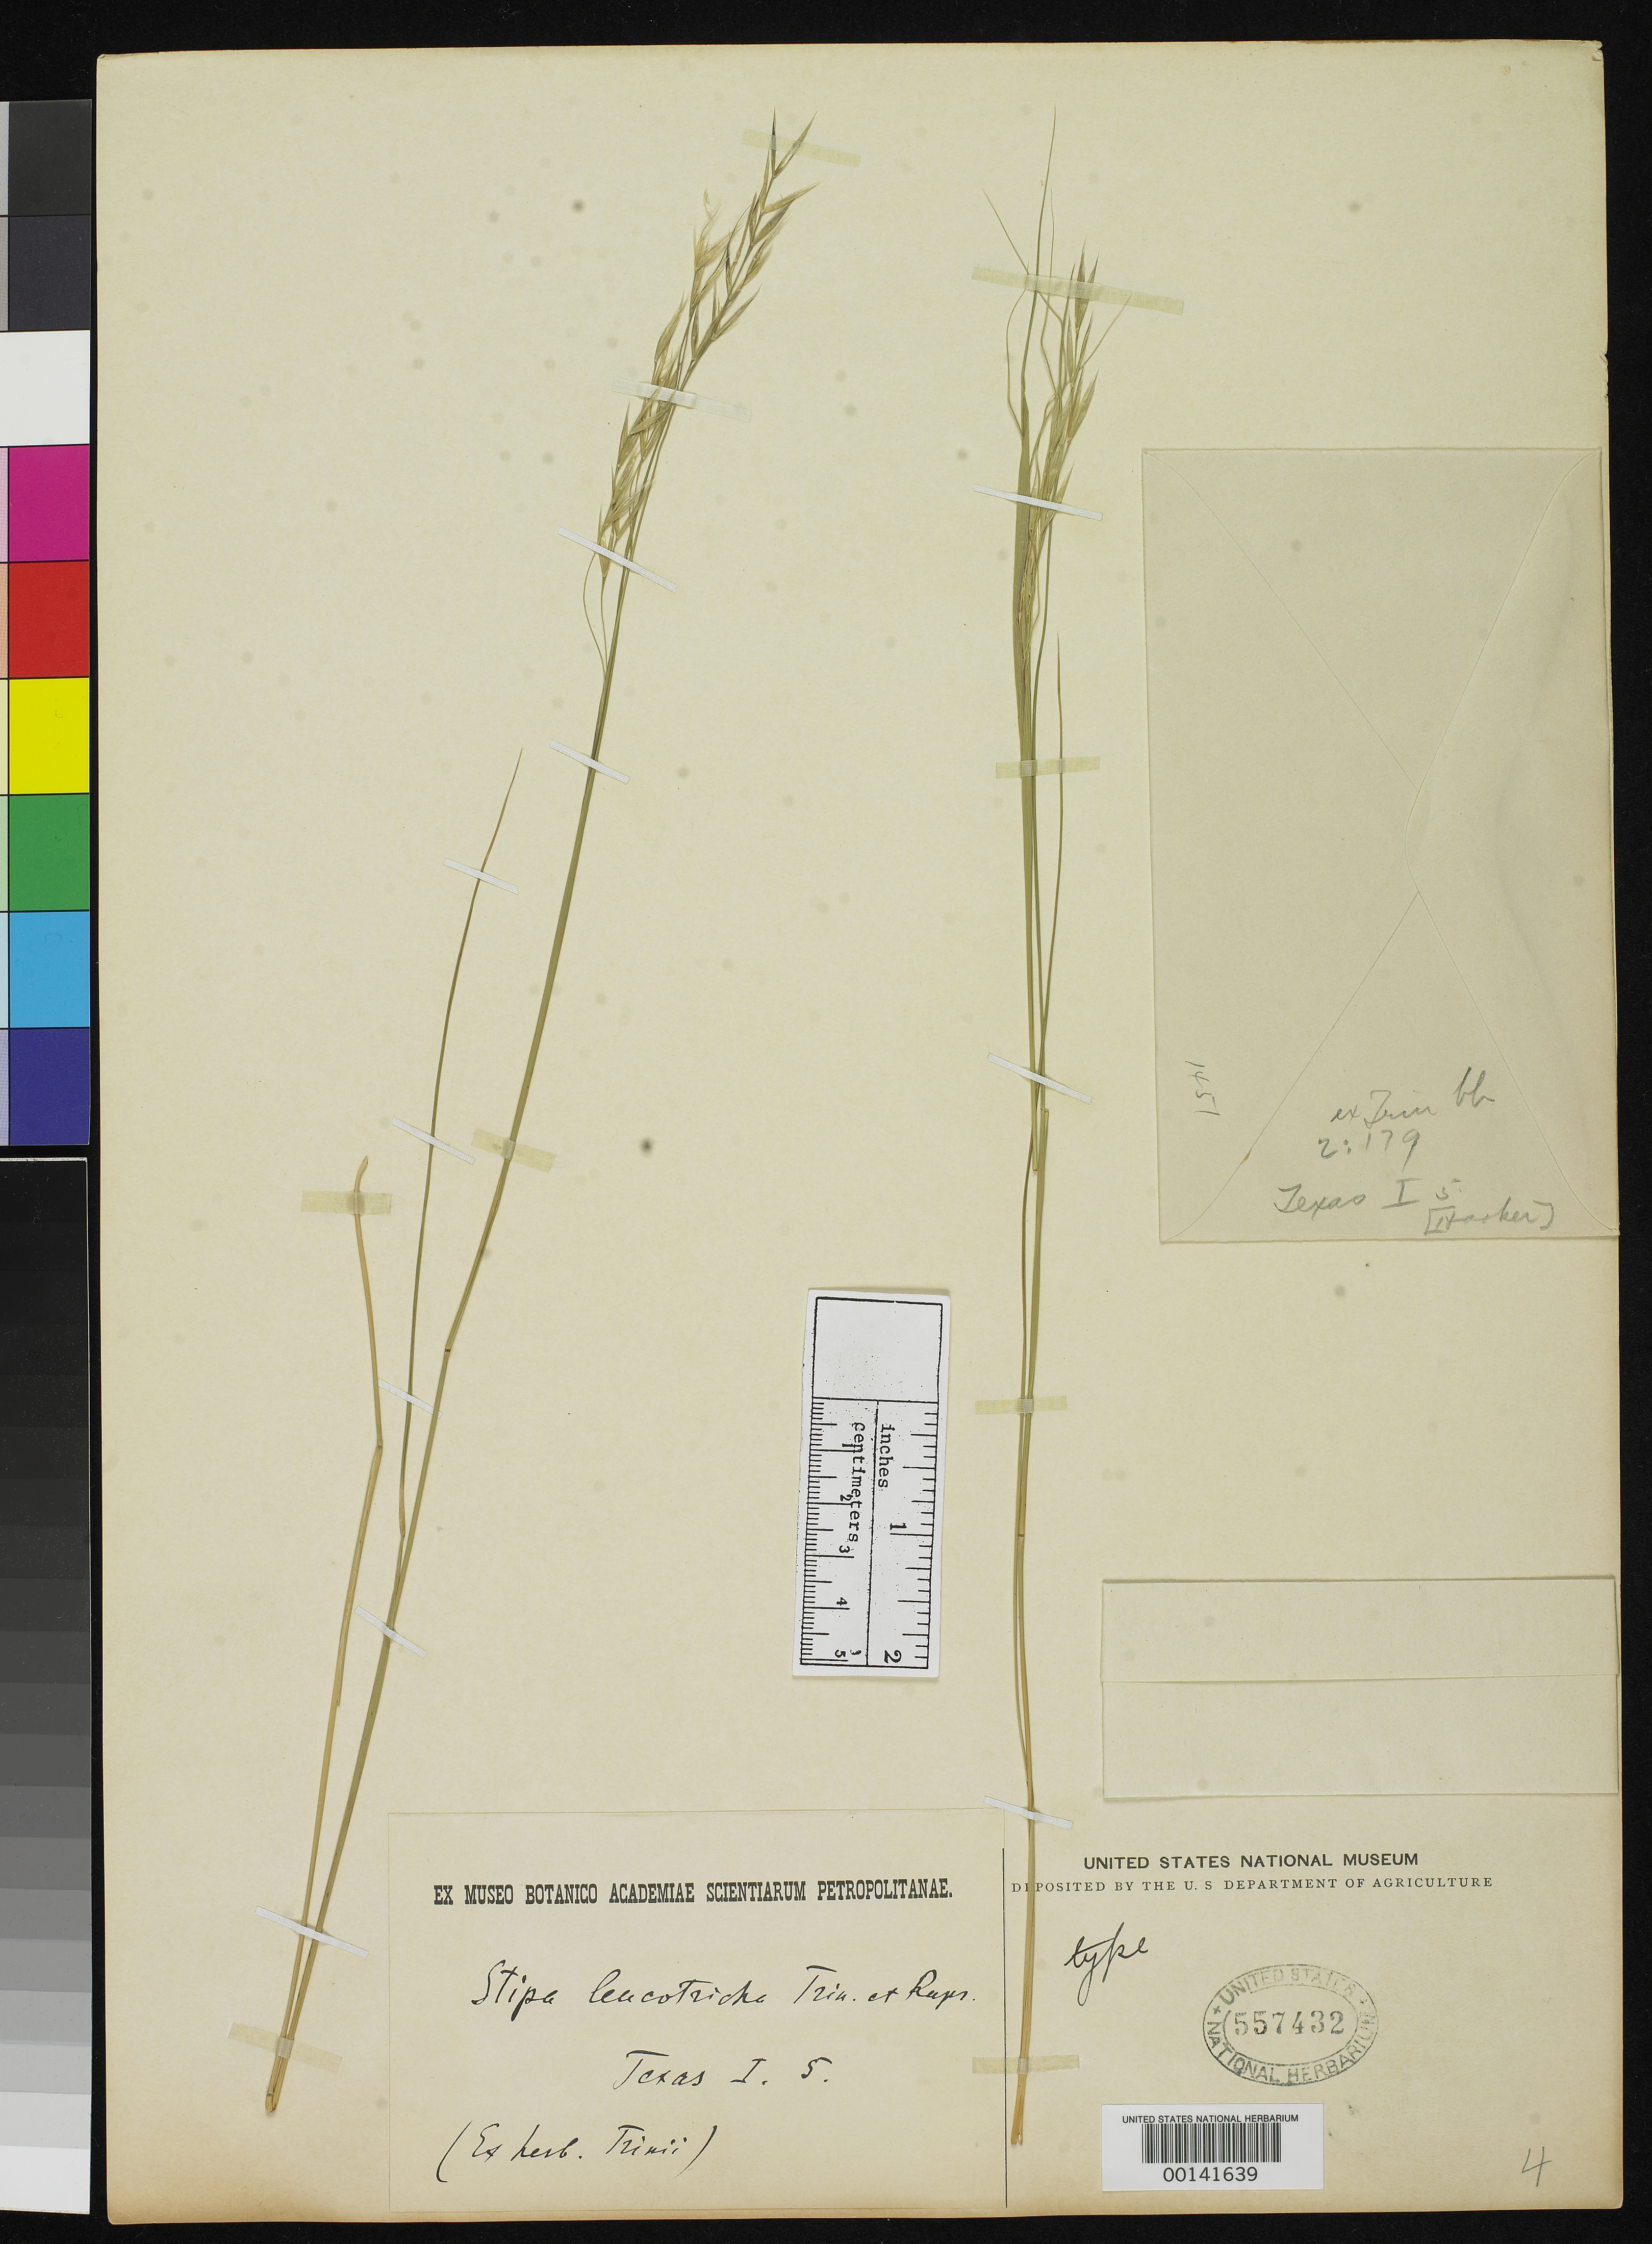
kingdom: Plantae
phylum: Tracheophyta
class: Liliopsida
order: Poales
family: Poaceae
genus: Stipa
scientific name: Stipa leucotricha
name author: Trin. & Rupr.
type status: Isotype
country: United States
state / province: Texas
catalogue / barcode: US 557432